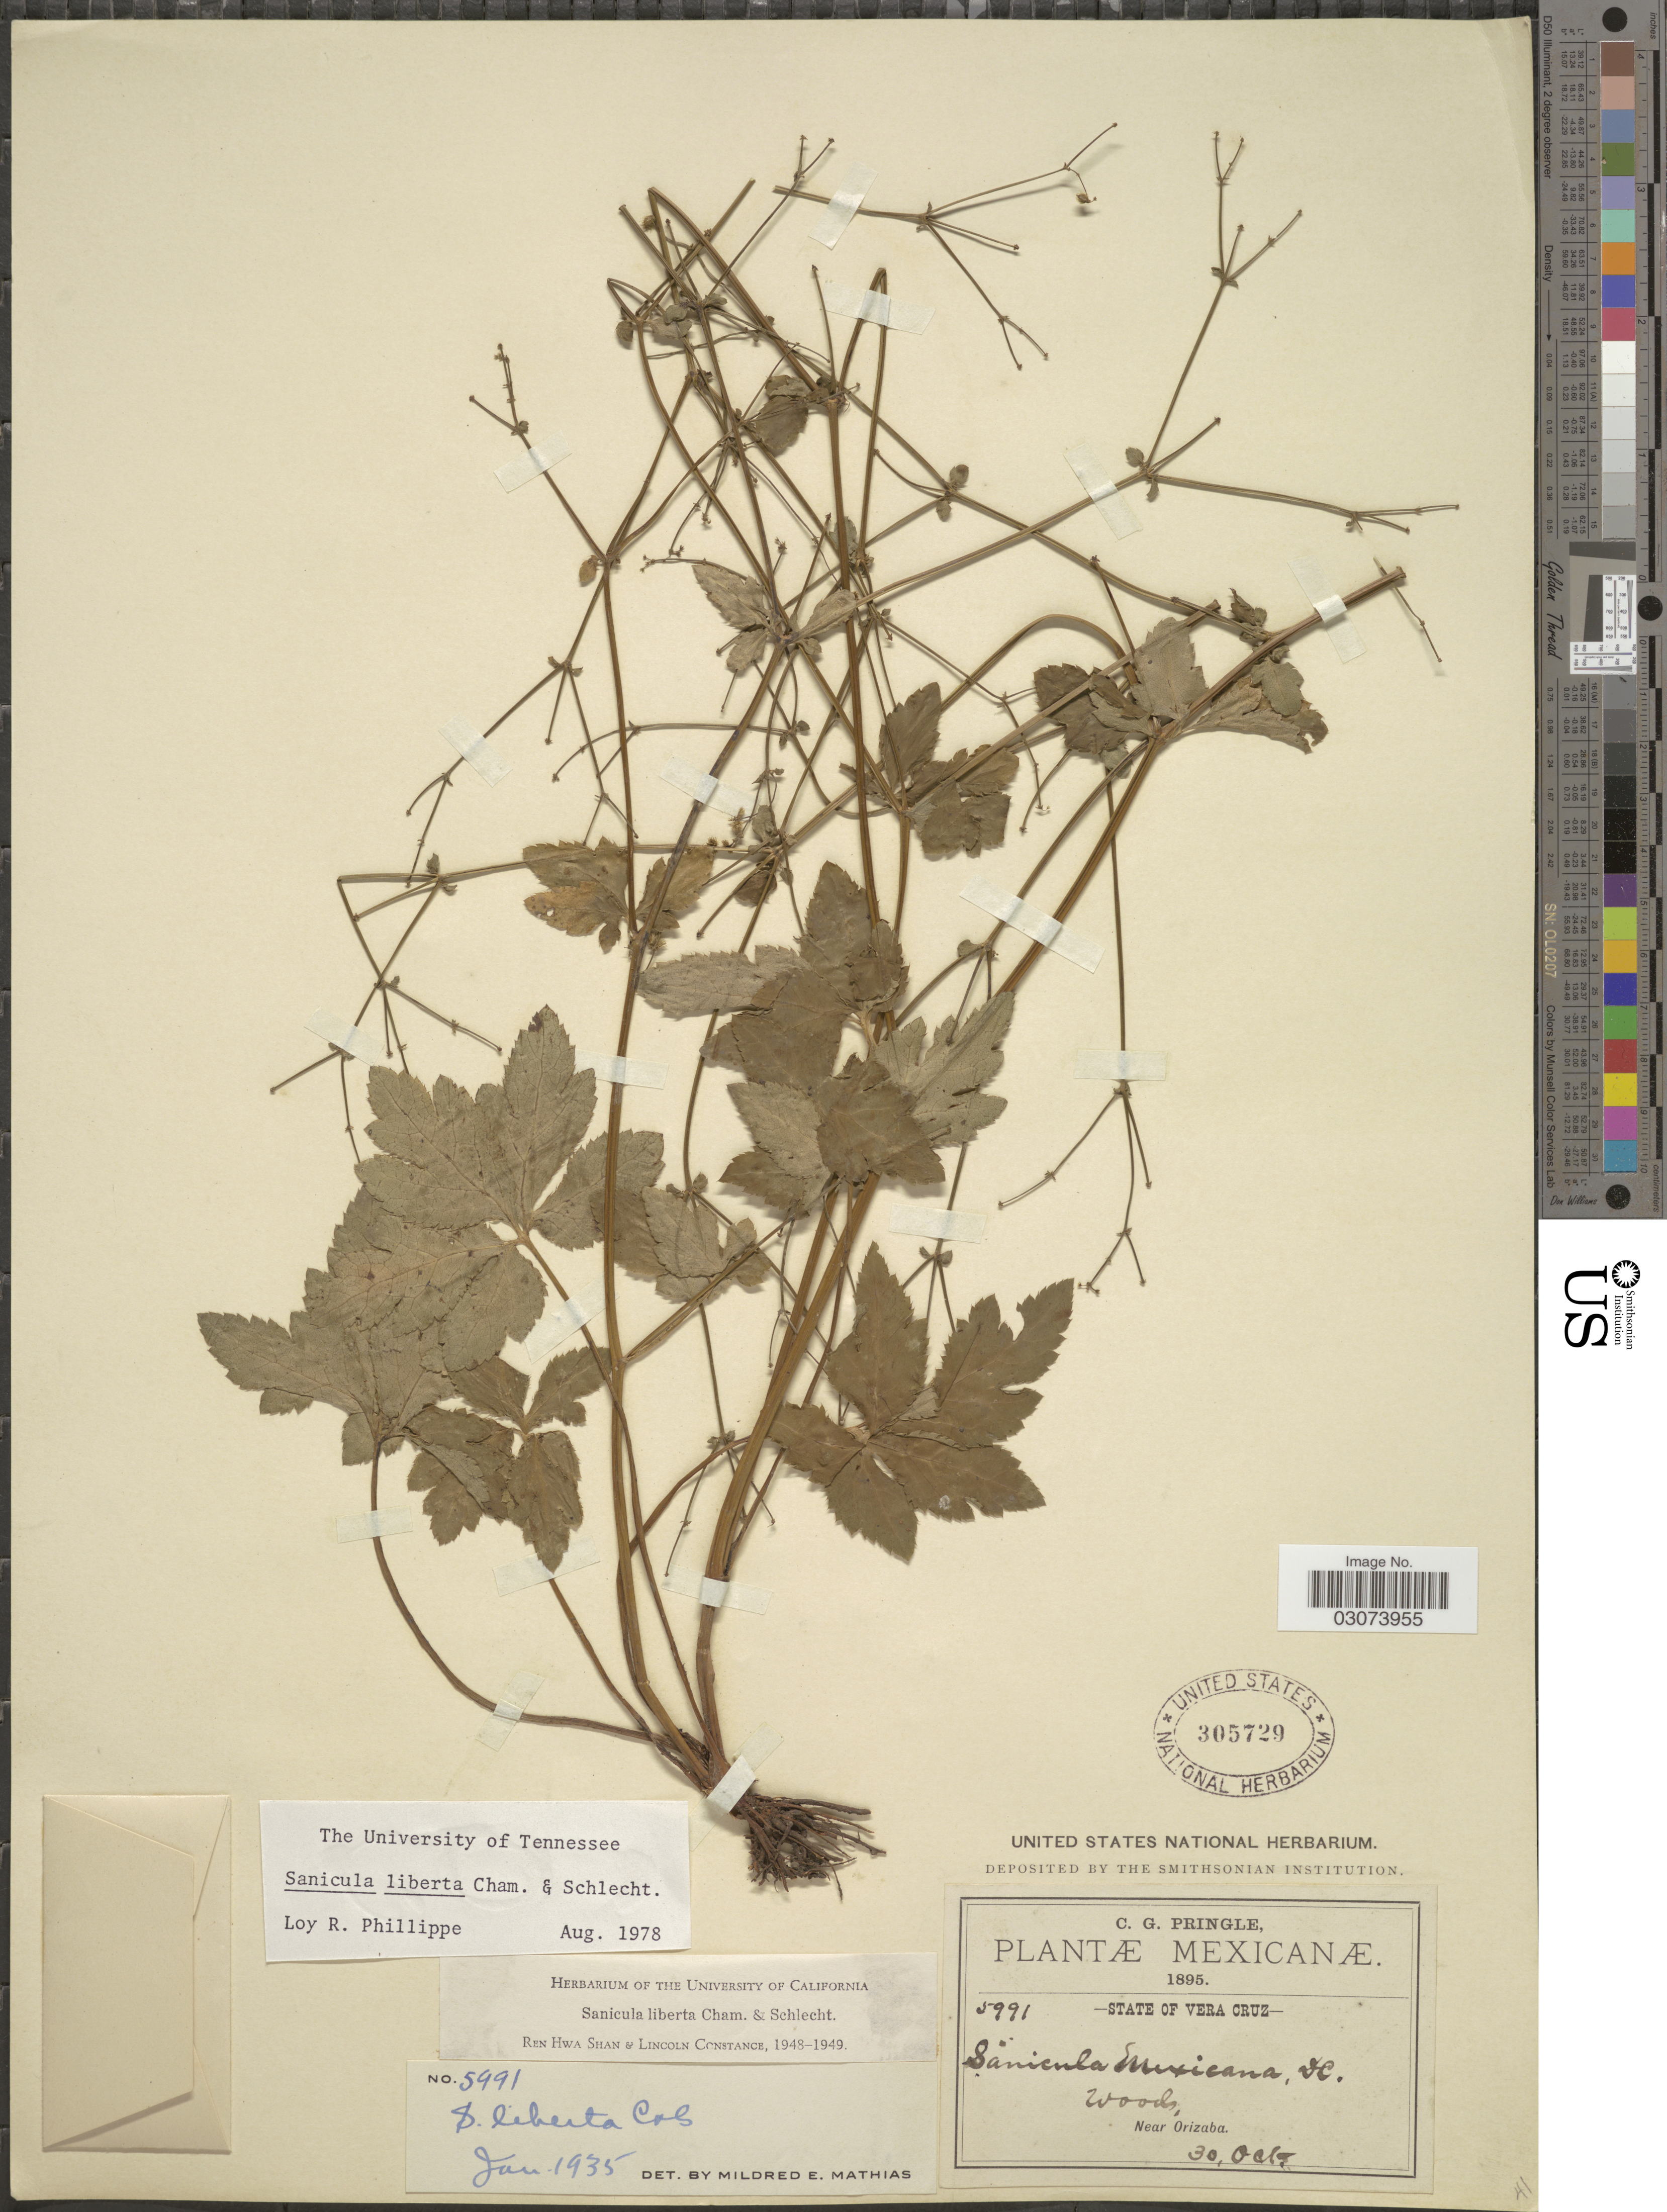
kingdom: Plantae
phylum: Tracheophyta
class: Magnoliopsida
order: Apiales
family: Apiaceae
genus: Sanicula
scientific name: Sanicula liberta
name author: Cham. & Schltdl.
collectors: C. G. Pringle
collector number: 5991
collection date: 1895-10-30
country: Mexico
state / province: Veracruz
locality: State of Vera Cruz. Near Orizaba.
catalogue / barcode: US 305729